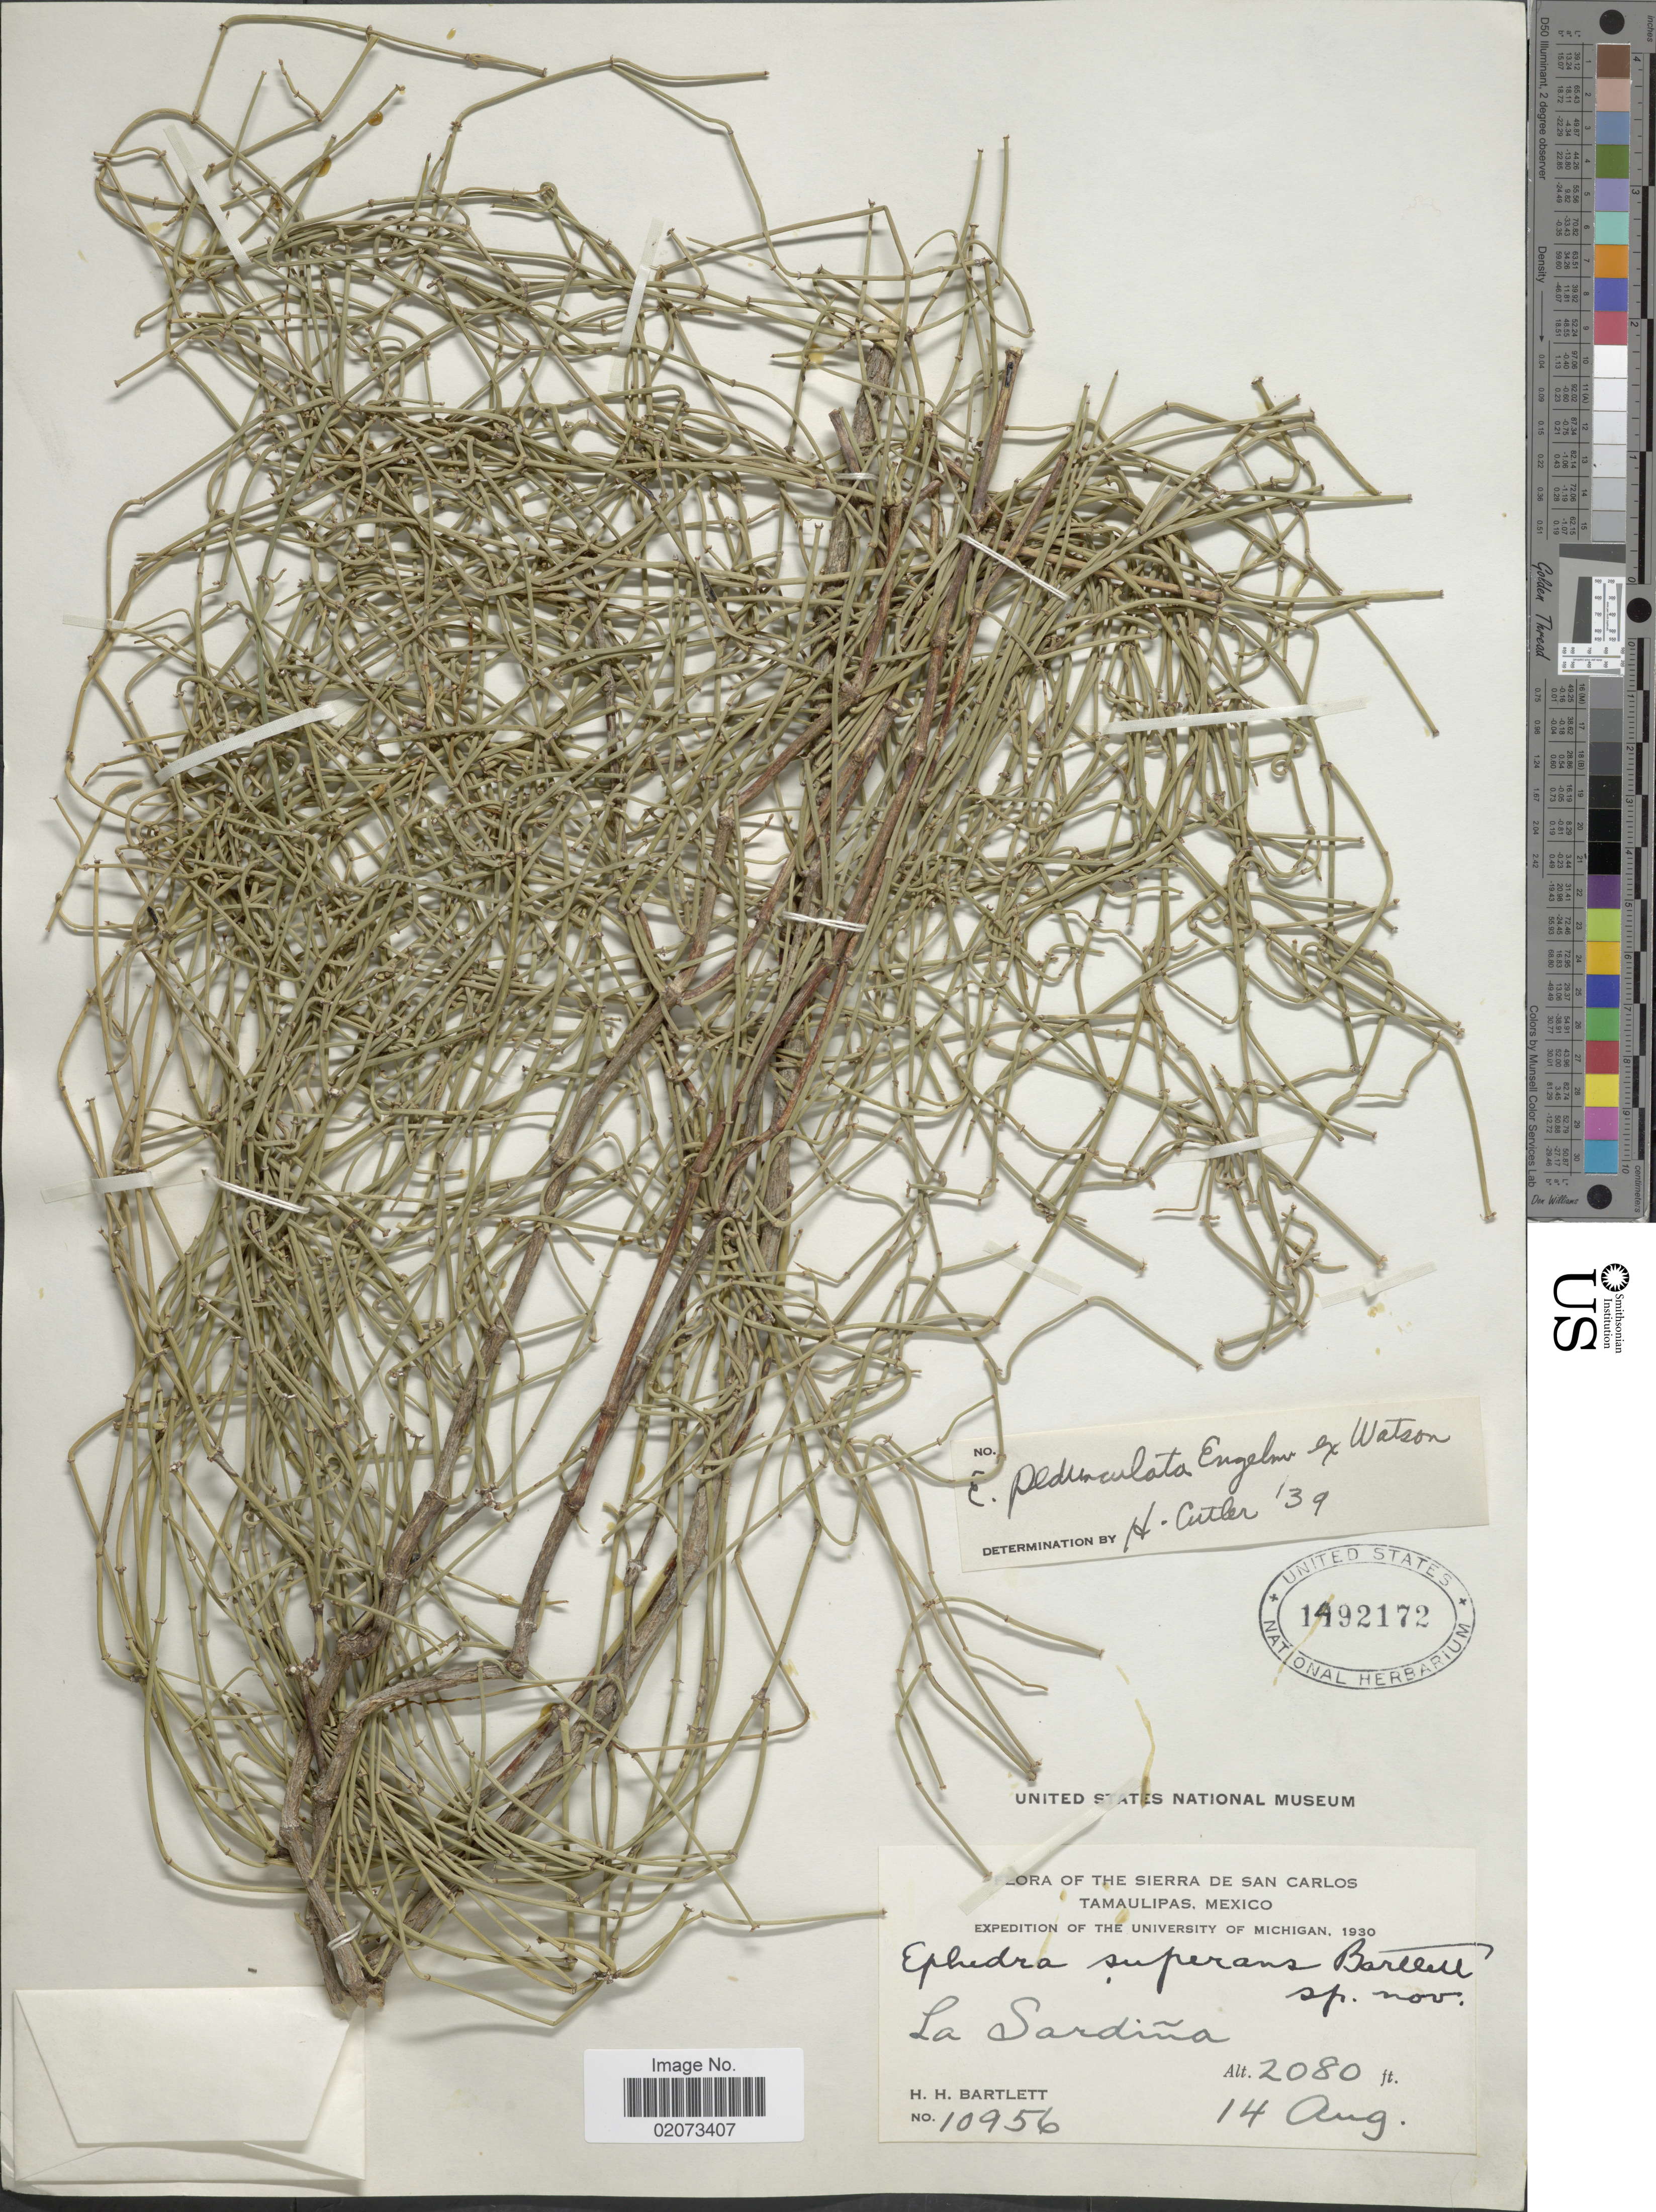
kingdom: Plantae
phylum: Tracheophyta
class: Gnetopsida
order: Ephedrales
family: Ephedraceae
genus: Ephedra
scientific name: Ephedra pedunculata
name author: Engelm. ex S. Watson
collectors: H. H. Bartlett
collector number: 10956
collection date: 1930-08-14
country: Mexico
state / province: Tamaulipas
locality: Sierra de San Carlos, Tamaulipas, Mexico. La Sardina.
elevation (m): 634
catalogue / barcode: US 1492172